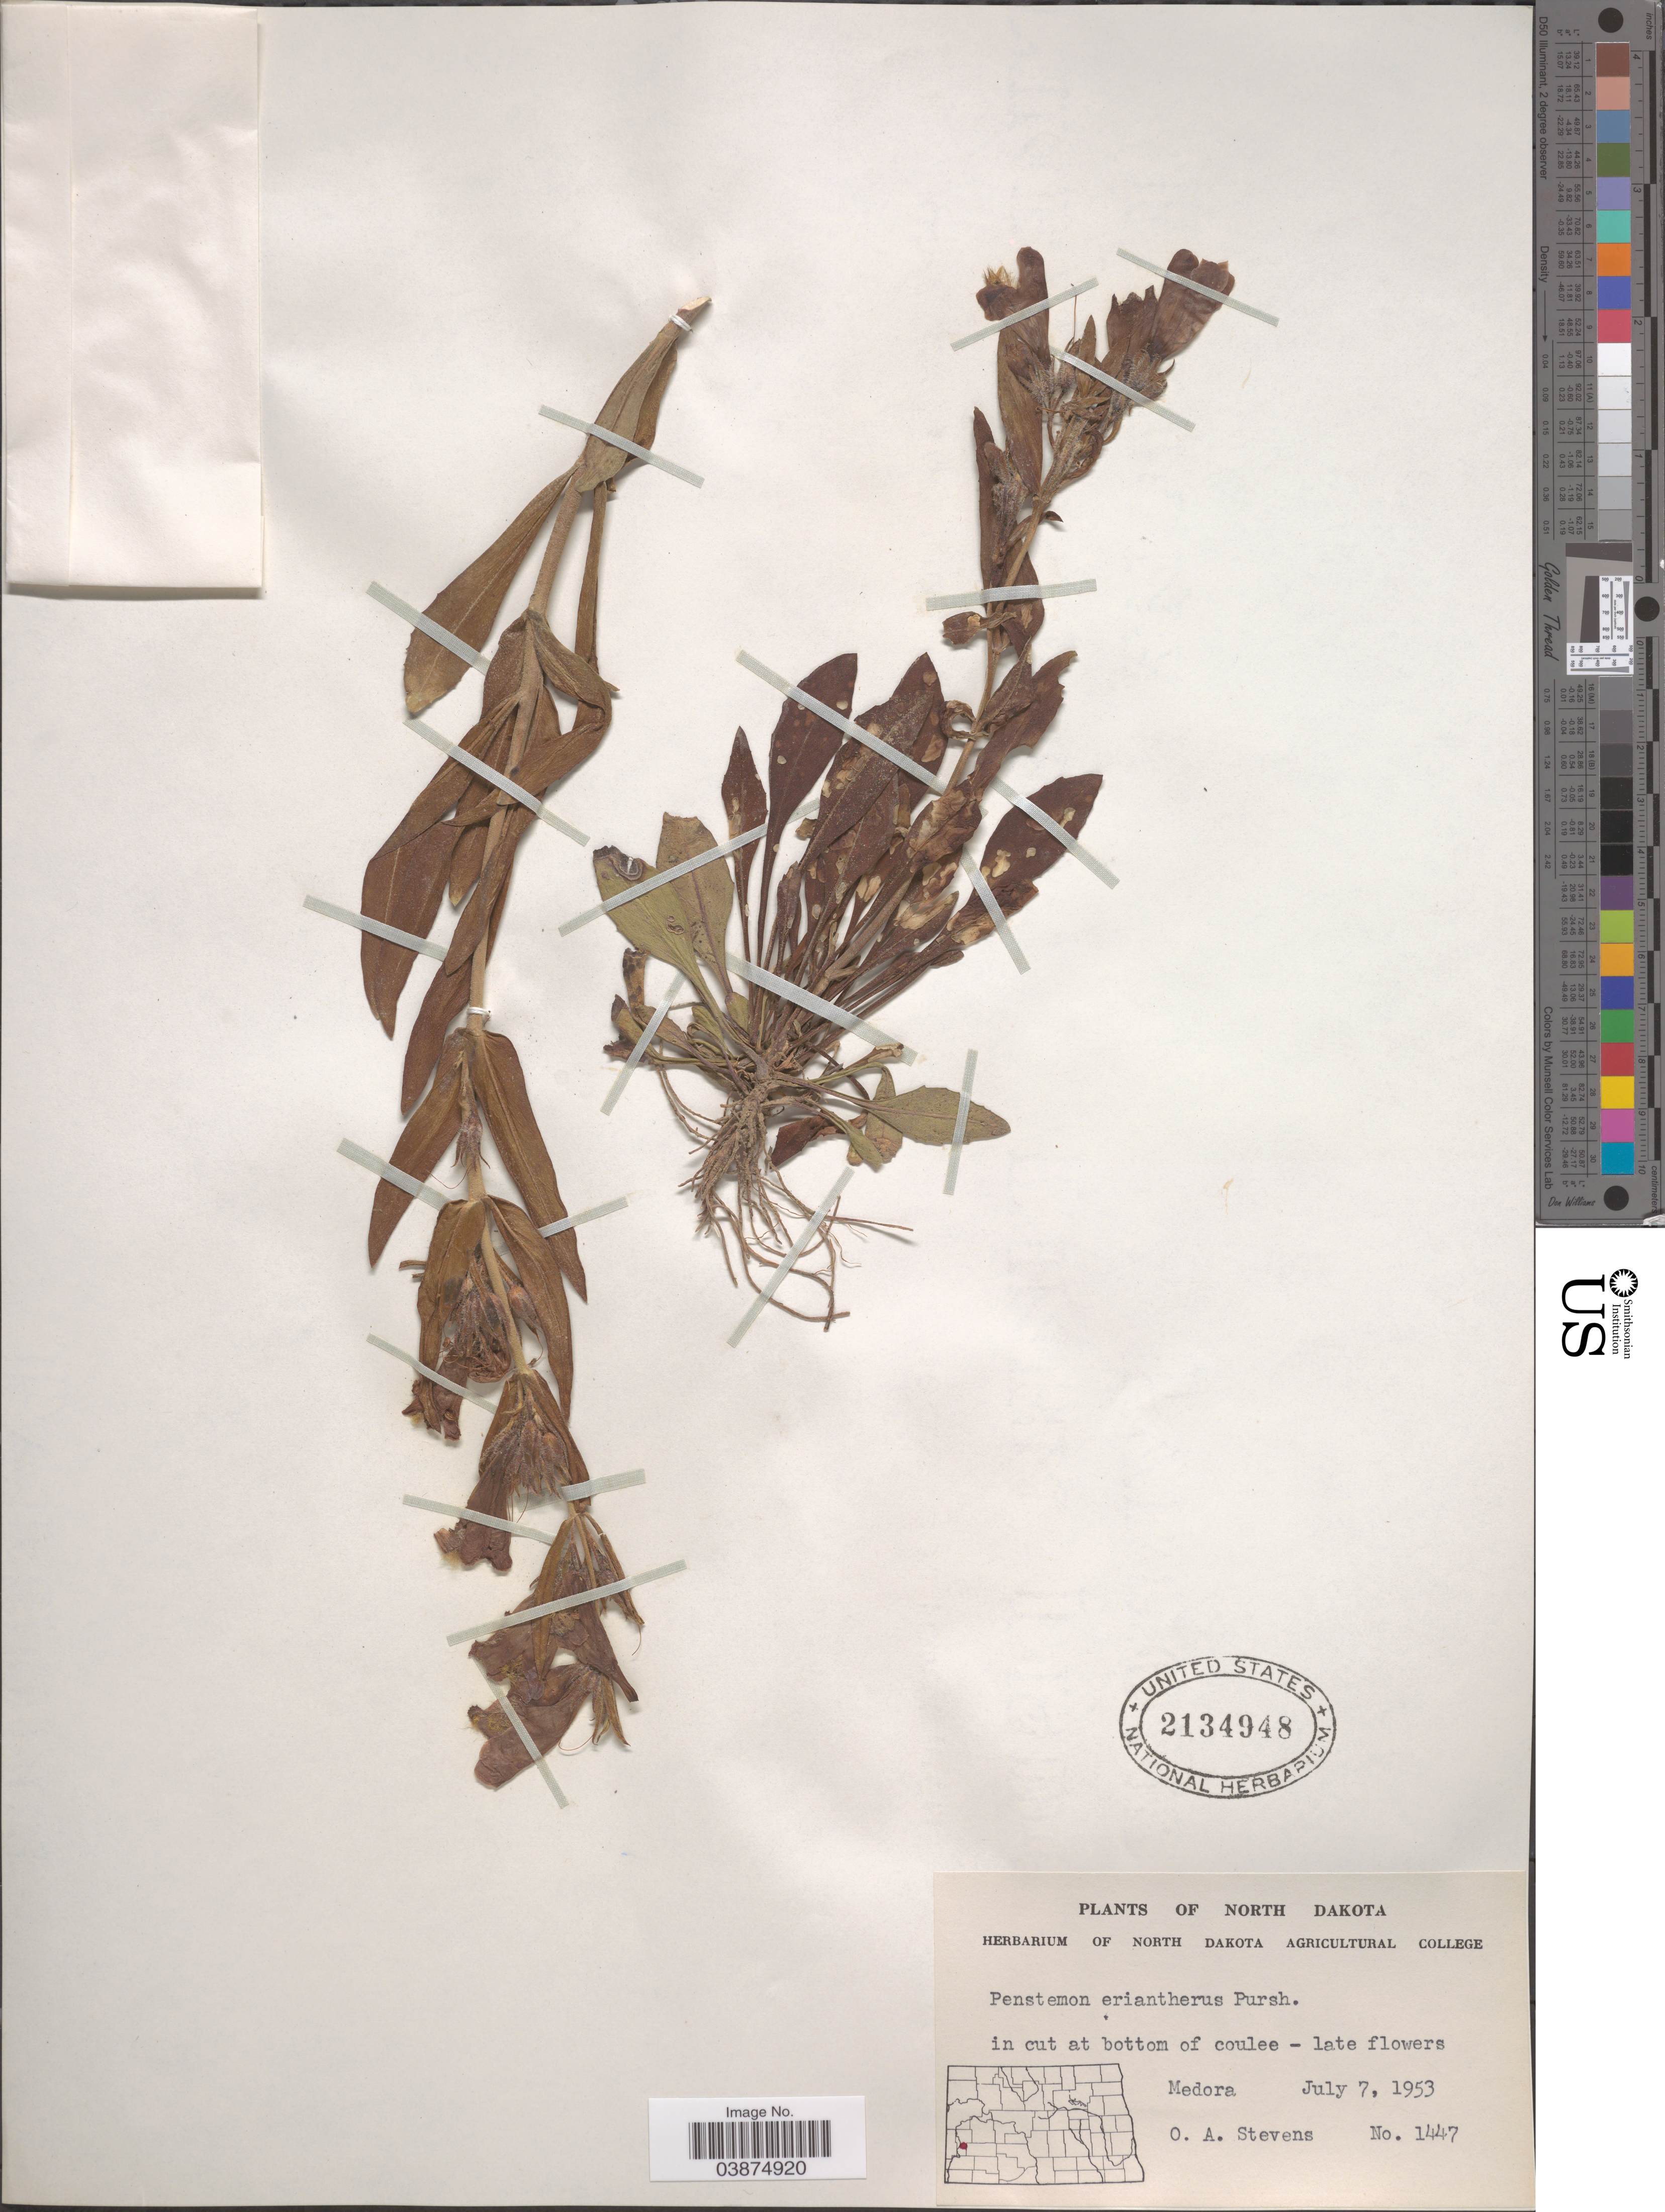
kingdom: Plantae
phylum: Tracheophyta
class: Magnoliopsida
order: Lamiales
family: Plantaginaceae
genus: Penstemon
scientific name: Penstemon eriantherus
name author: Pursh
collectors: O. A. Stevens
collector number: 1447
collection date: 1953-07-07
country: United States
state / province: North Dakota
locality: Medora.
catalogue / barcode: US 2134948